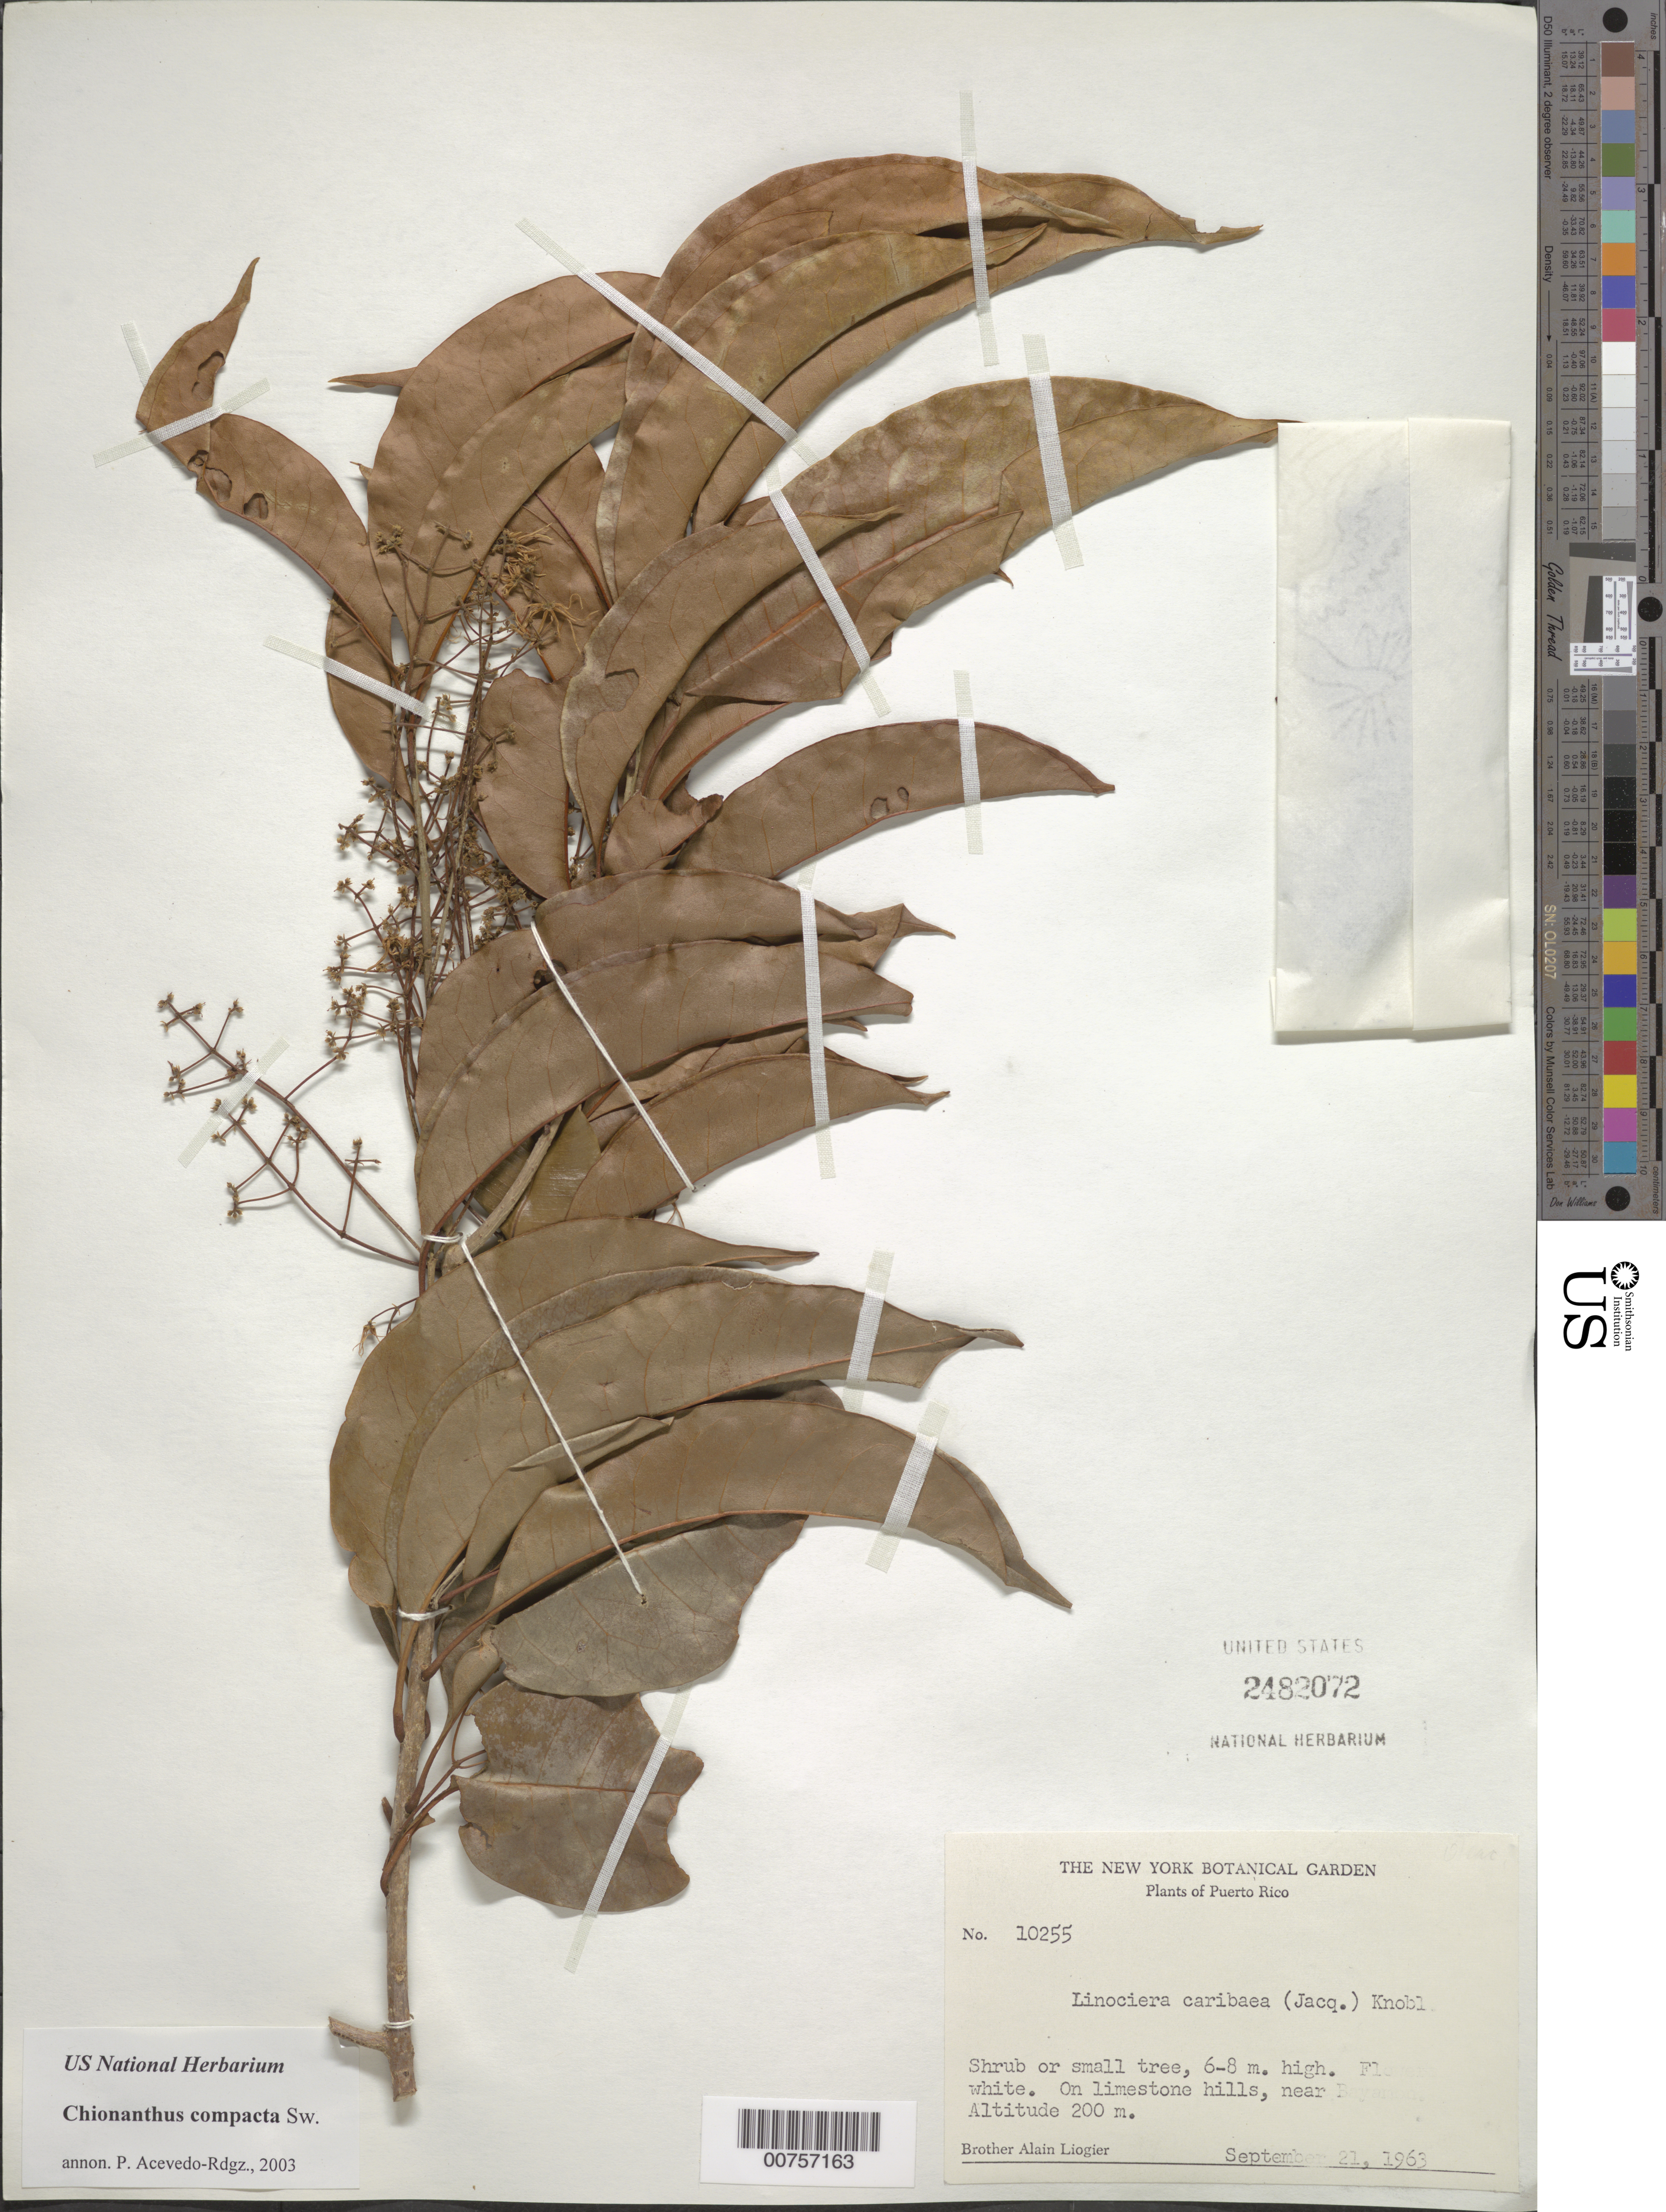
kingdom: Plantae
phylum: Tracheophyta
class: Magnoliopsida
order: Lamiales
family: Oleaceae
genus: Chionanthus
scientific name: Chionanthus compactus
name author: Sw.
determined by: Acevedo-Rodríguez, P., (BOT), Smithsonian Institution - National Museum of Natural History (UNITED STATES)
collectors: A. H. Liogier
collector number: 10255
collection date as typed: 21 Sep 1963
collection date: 1963-09-21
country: Puerto Rico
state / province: Bayamón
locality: On limestone hills, near Bayamón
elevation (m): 200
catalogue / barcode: US 2482072